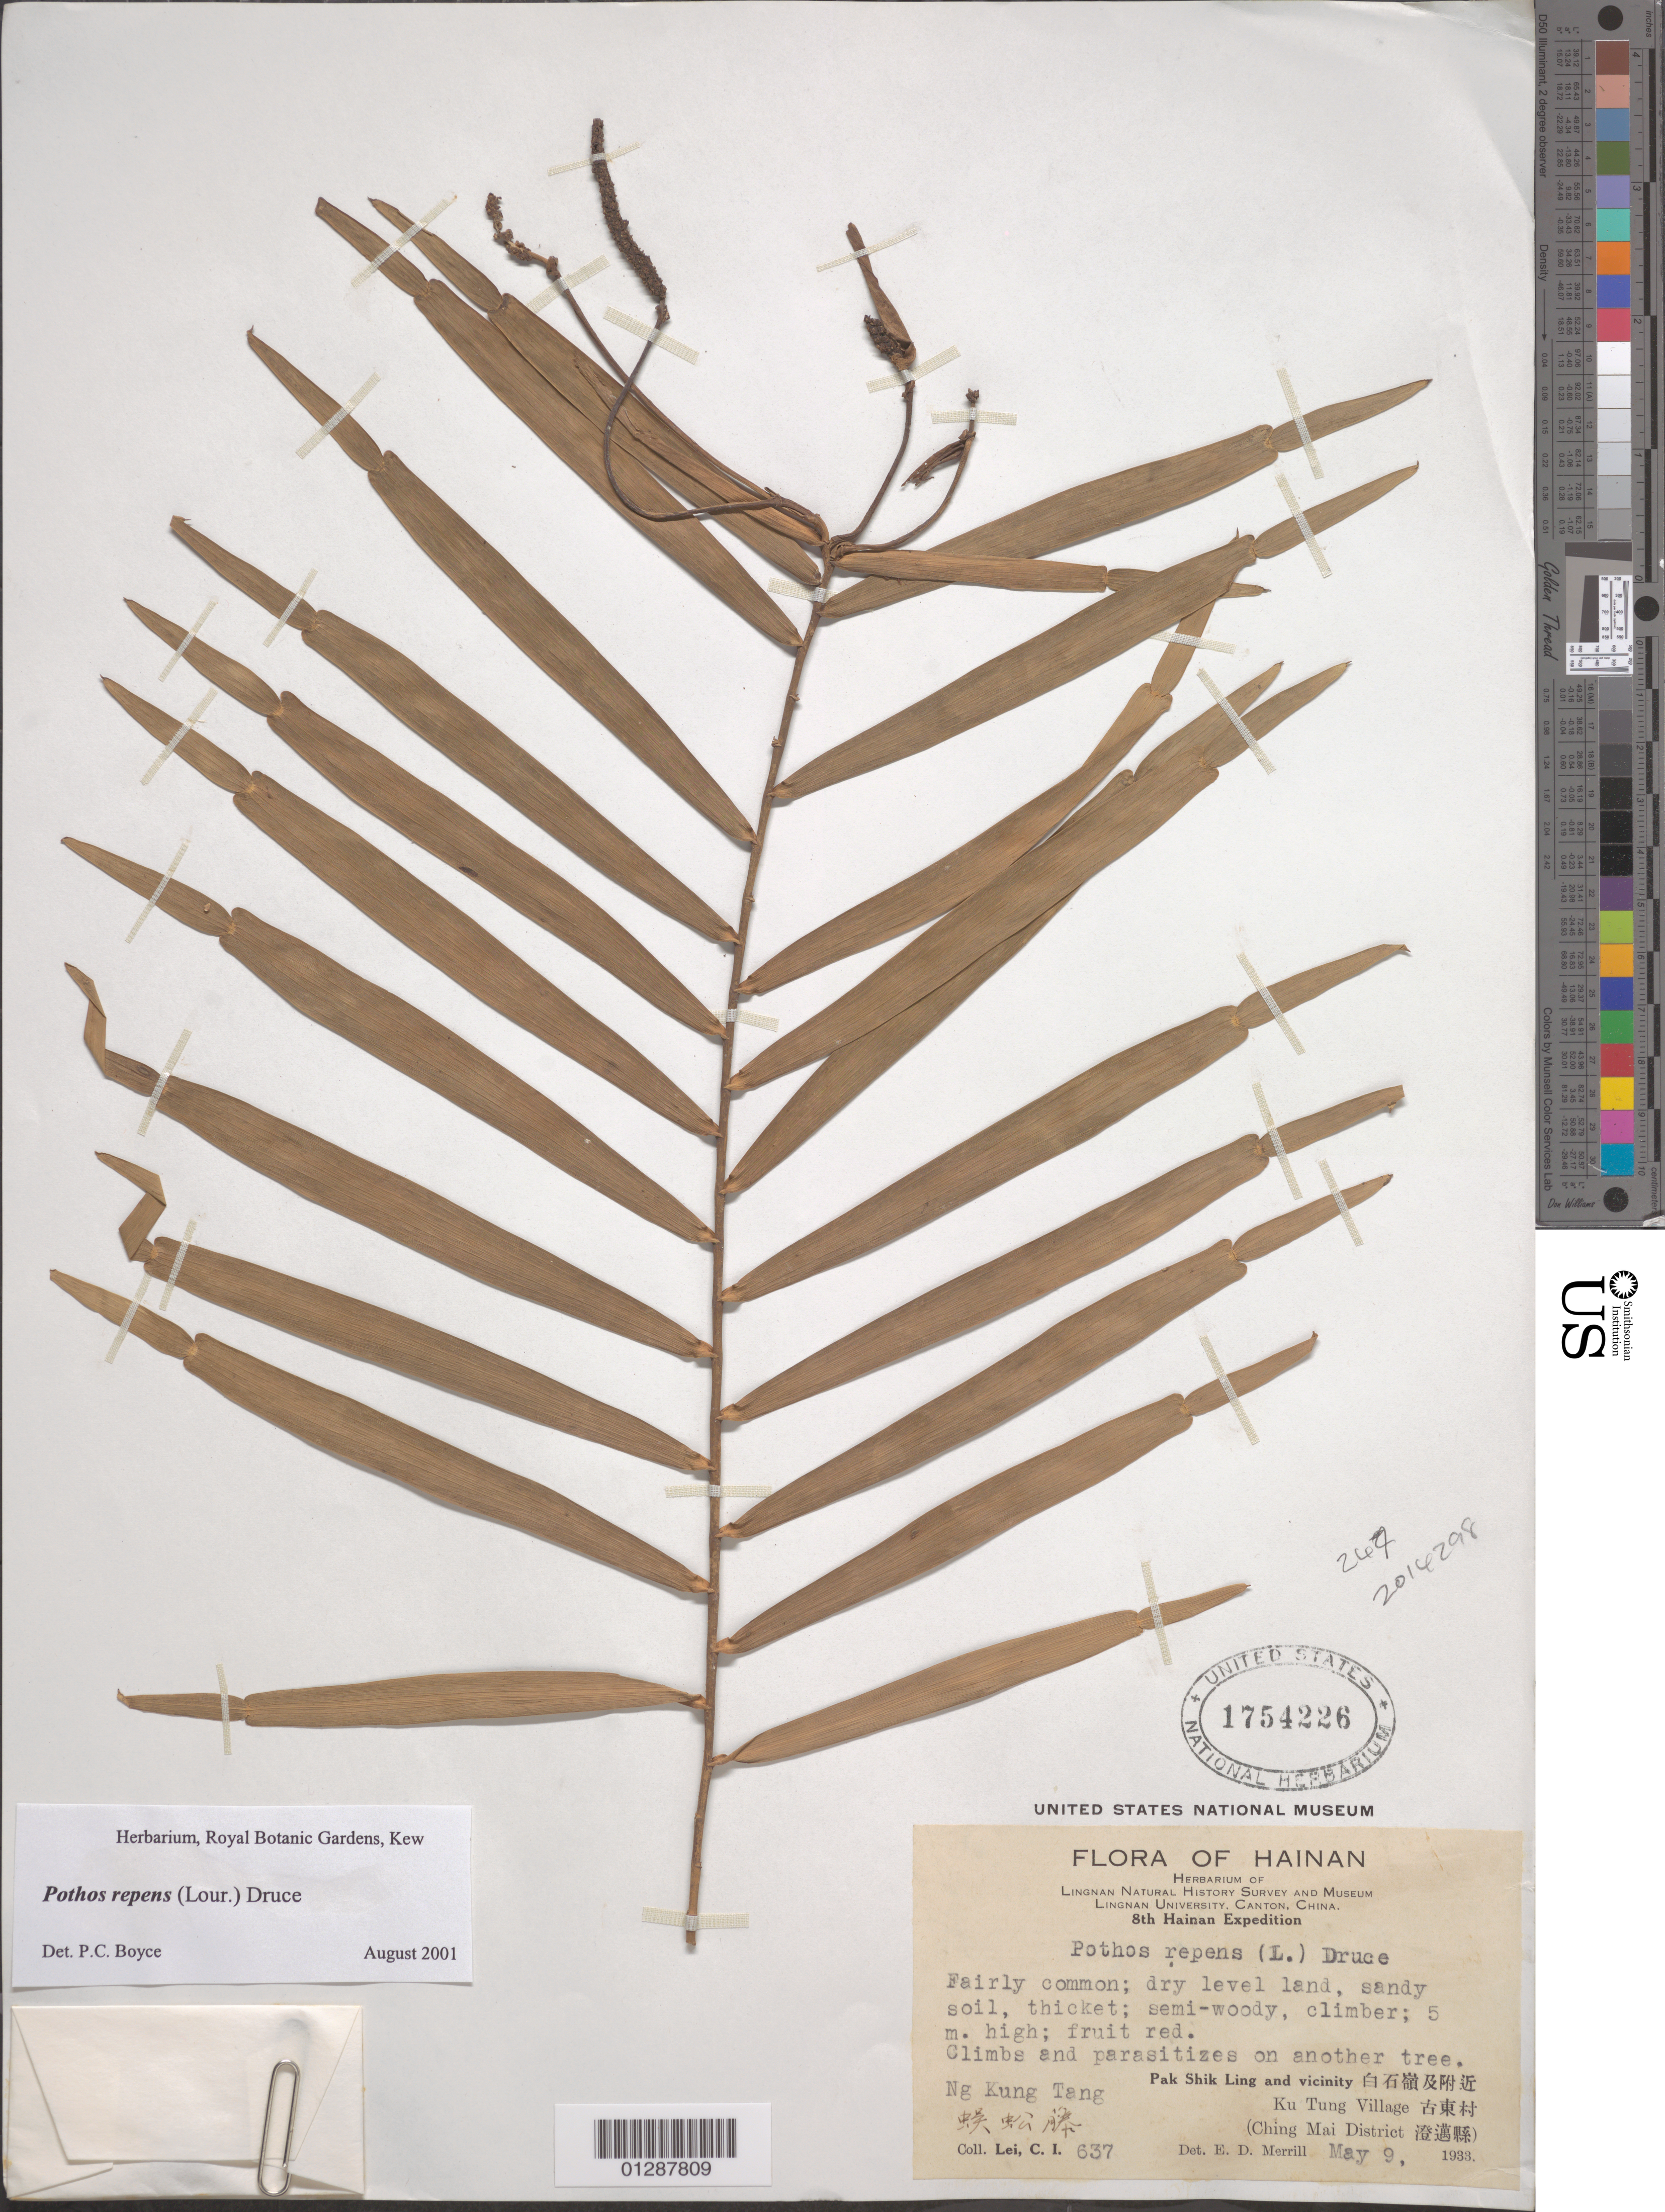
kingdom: Plantae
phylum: Tracheophyta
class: Liliopsida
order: Alismatales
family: Araceae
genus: Pothos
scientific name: Pothos repens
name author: (Lour.) Druce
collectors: C. I. Lei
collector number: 637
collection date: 1933-05-09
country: China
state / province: Hainan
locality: Tsingmai District; KuTung Village, near PakShikLing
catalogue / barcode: US 1754226